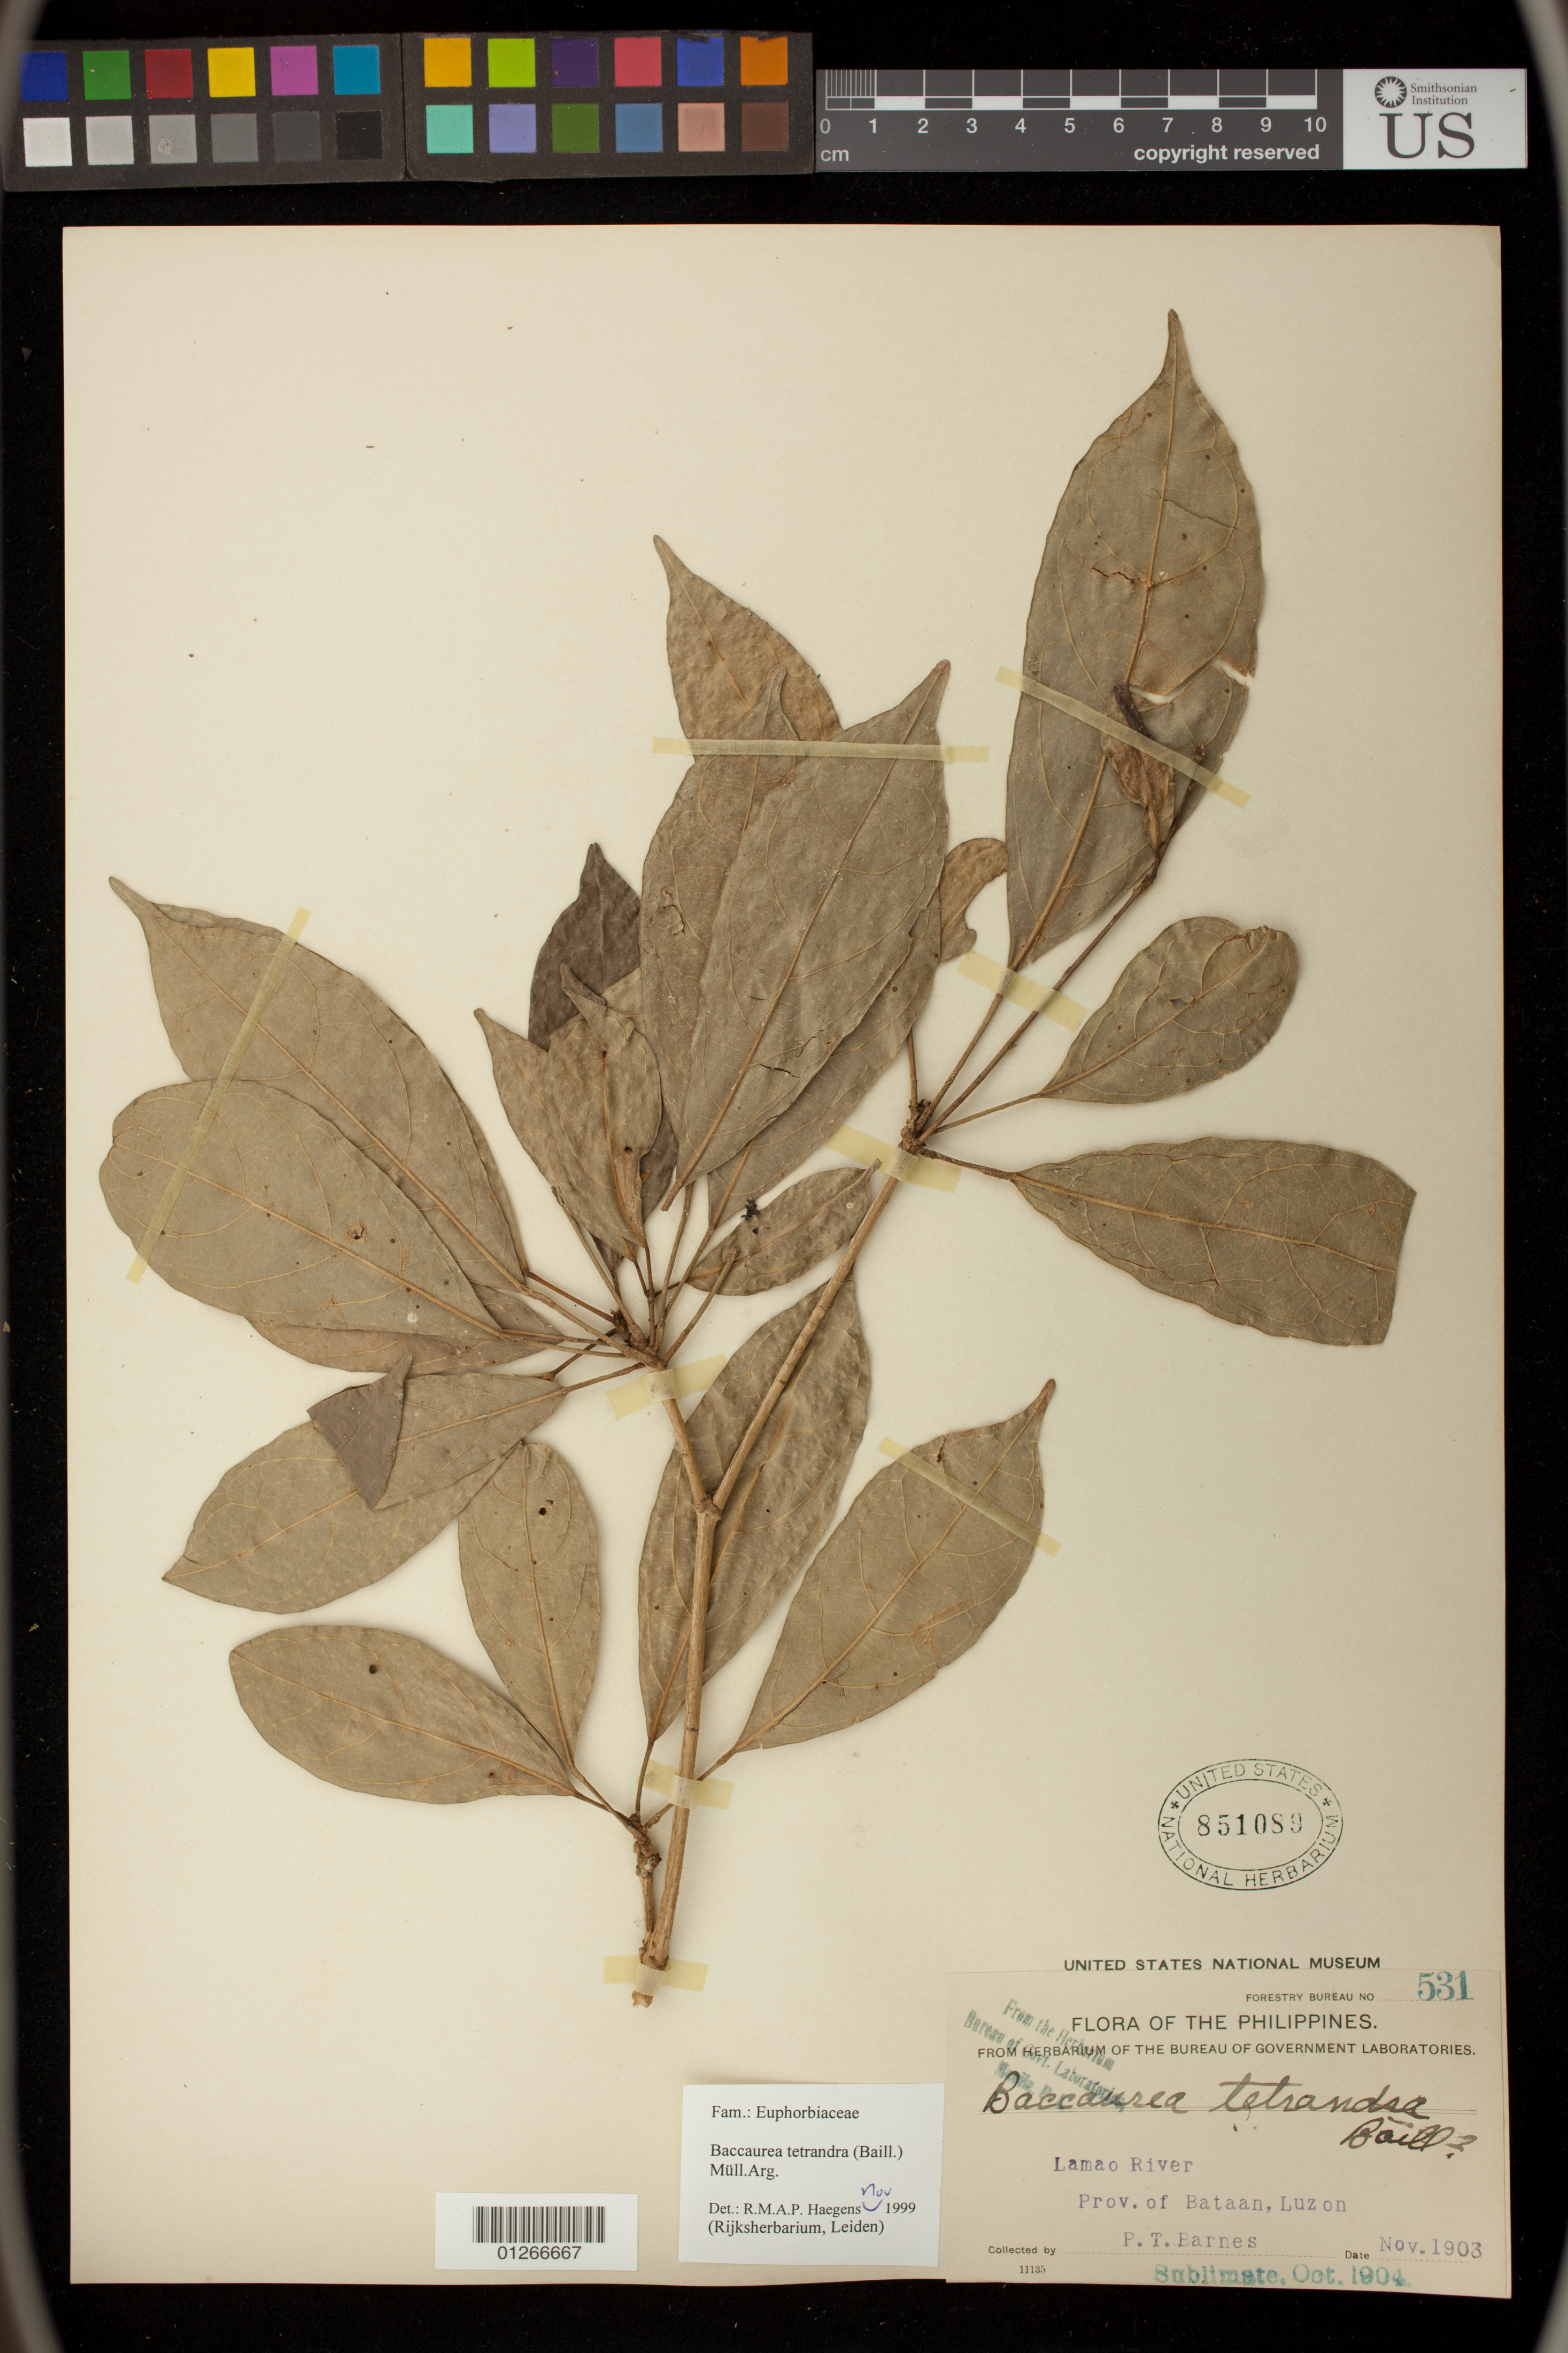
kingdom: Plantae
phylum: Tracheophyta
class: Magnoliopsida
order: Malpighiales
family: Phyllanthaceae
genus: Baccaurea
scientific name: Baccaurea tetrandra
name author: (Baill.) Müll. Arg.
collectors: P. Barnes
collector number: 531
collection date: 1903-11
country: Philippines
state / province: Central Luzon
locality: Lamao River, Prov. of Bataan